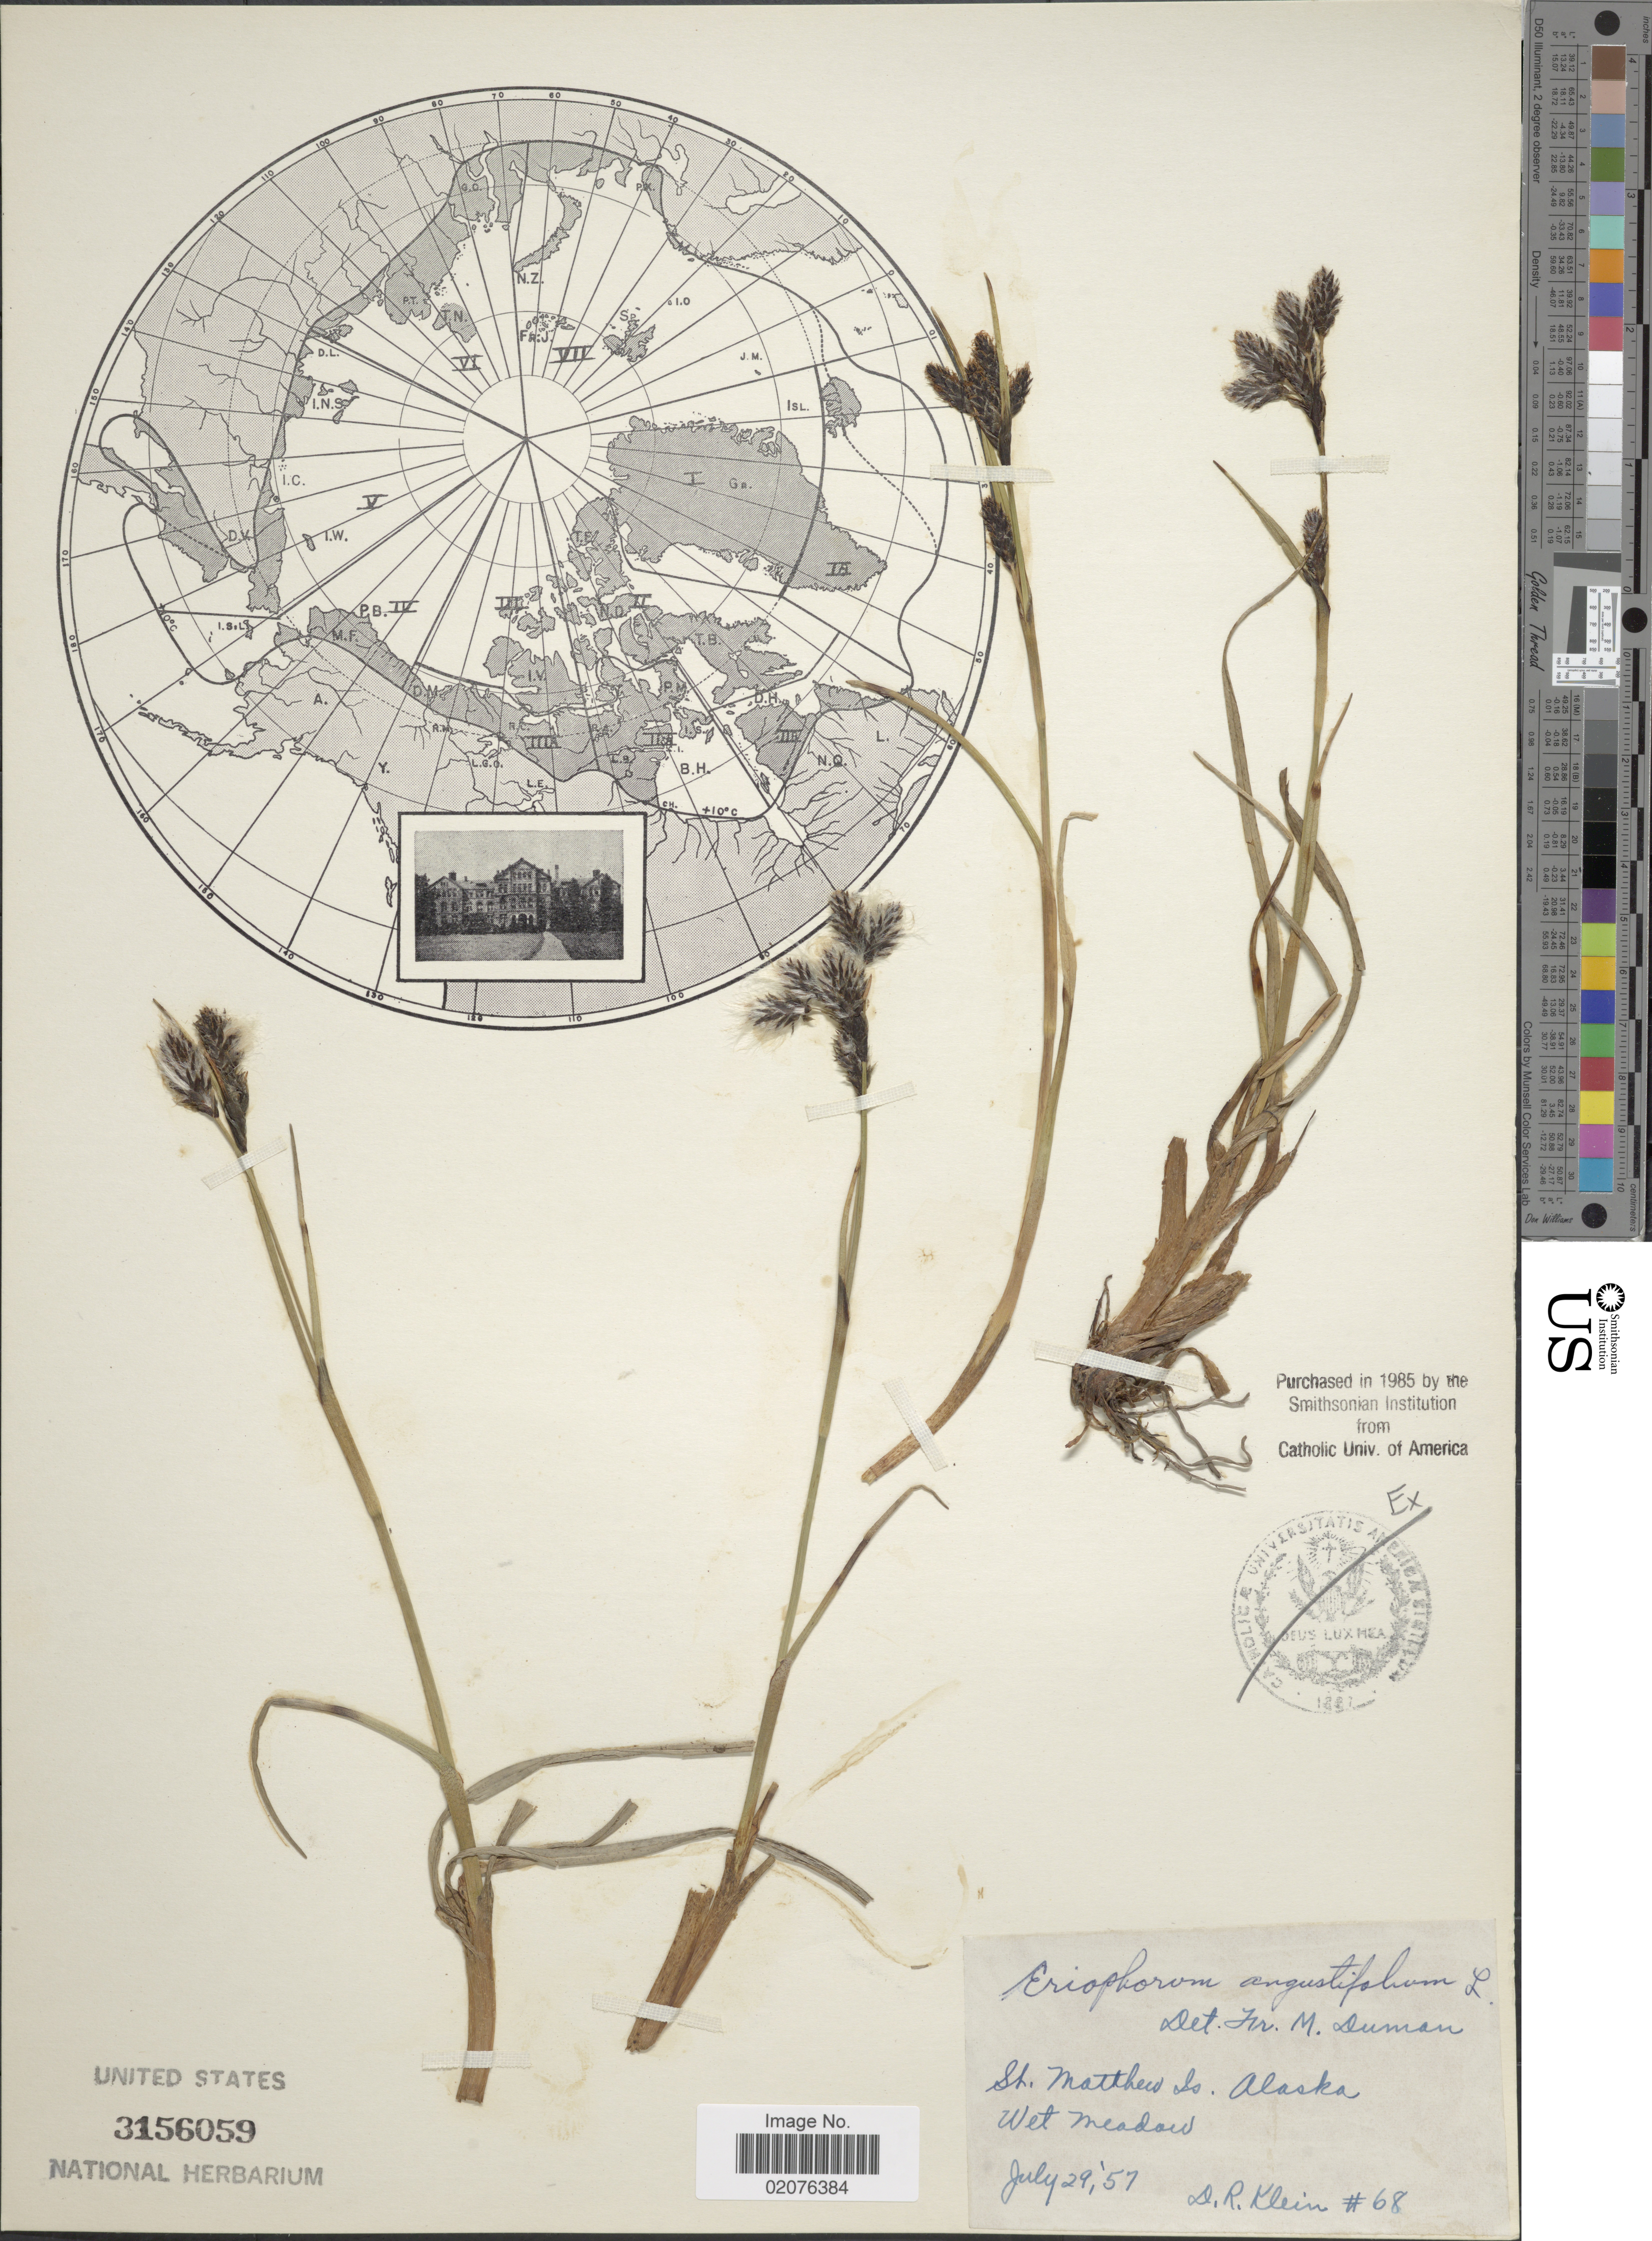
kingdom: Plantae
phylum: Tracheophyta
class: Liliopsida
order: Poales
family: Cyperaceae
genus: Eriophorum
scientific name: Eriophorum angustifolium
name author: Honck.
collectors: D. Klein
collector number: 68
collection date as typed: Transcribed d/m/y: 29/7/57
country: United States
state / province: Alaska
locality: St. Matthew Is.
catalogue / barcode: US 3156059